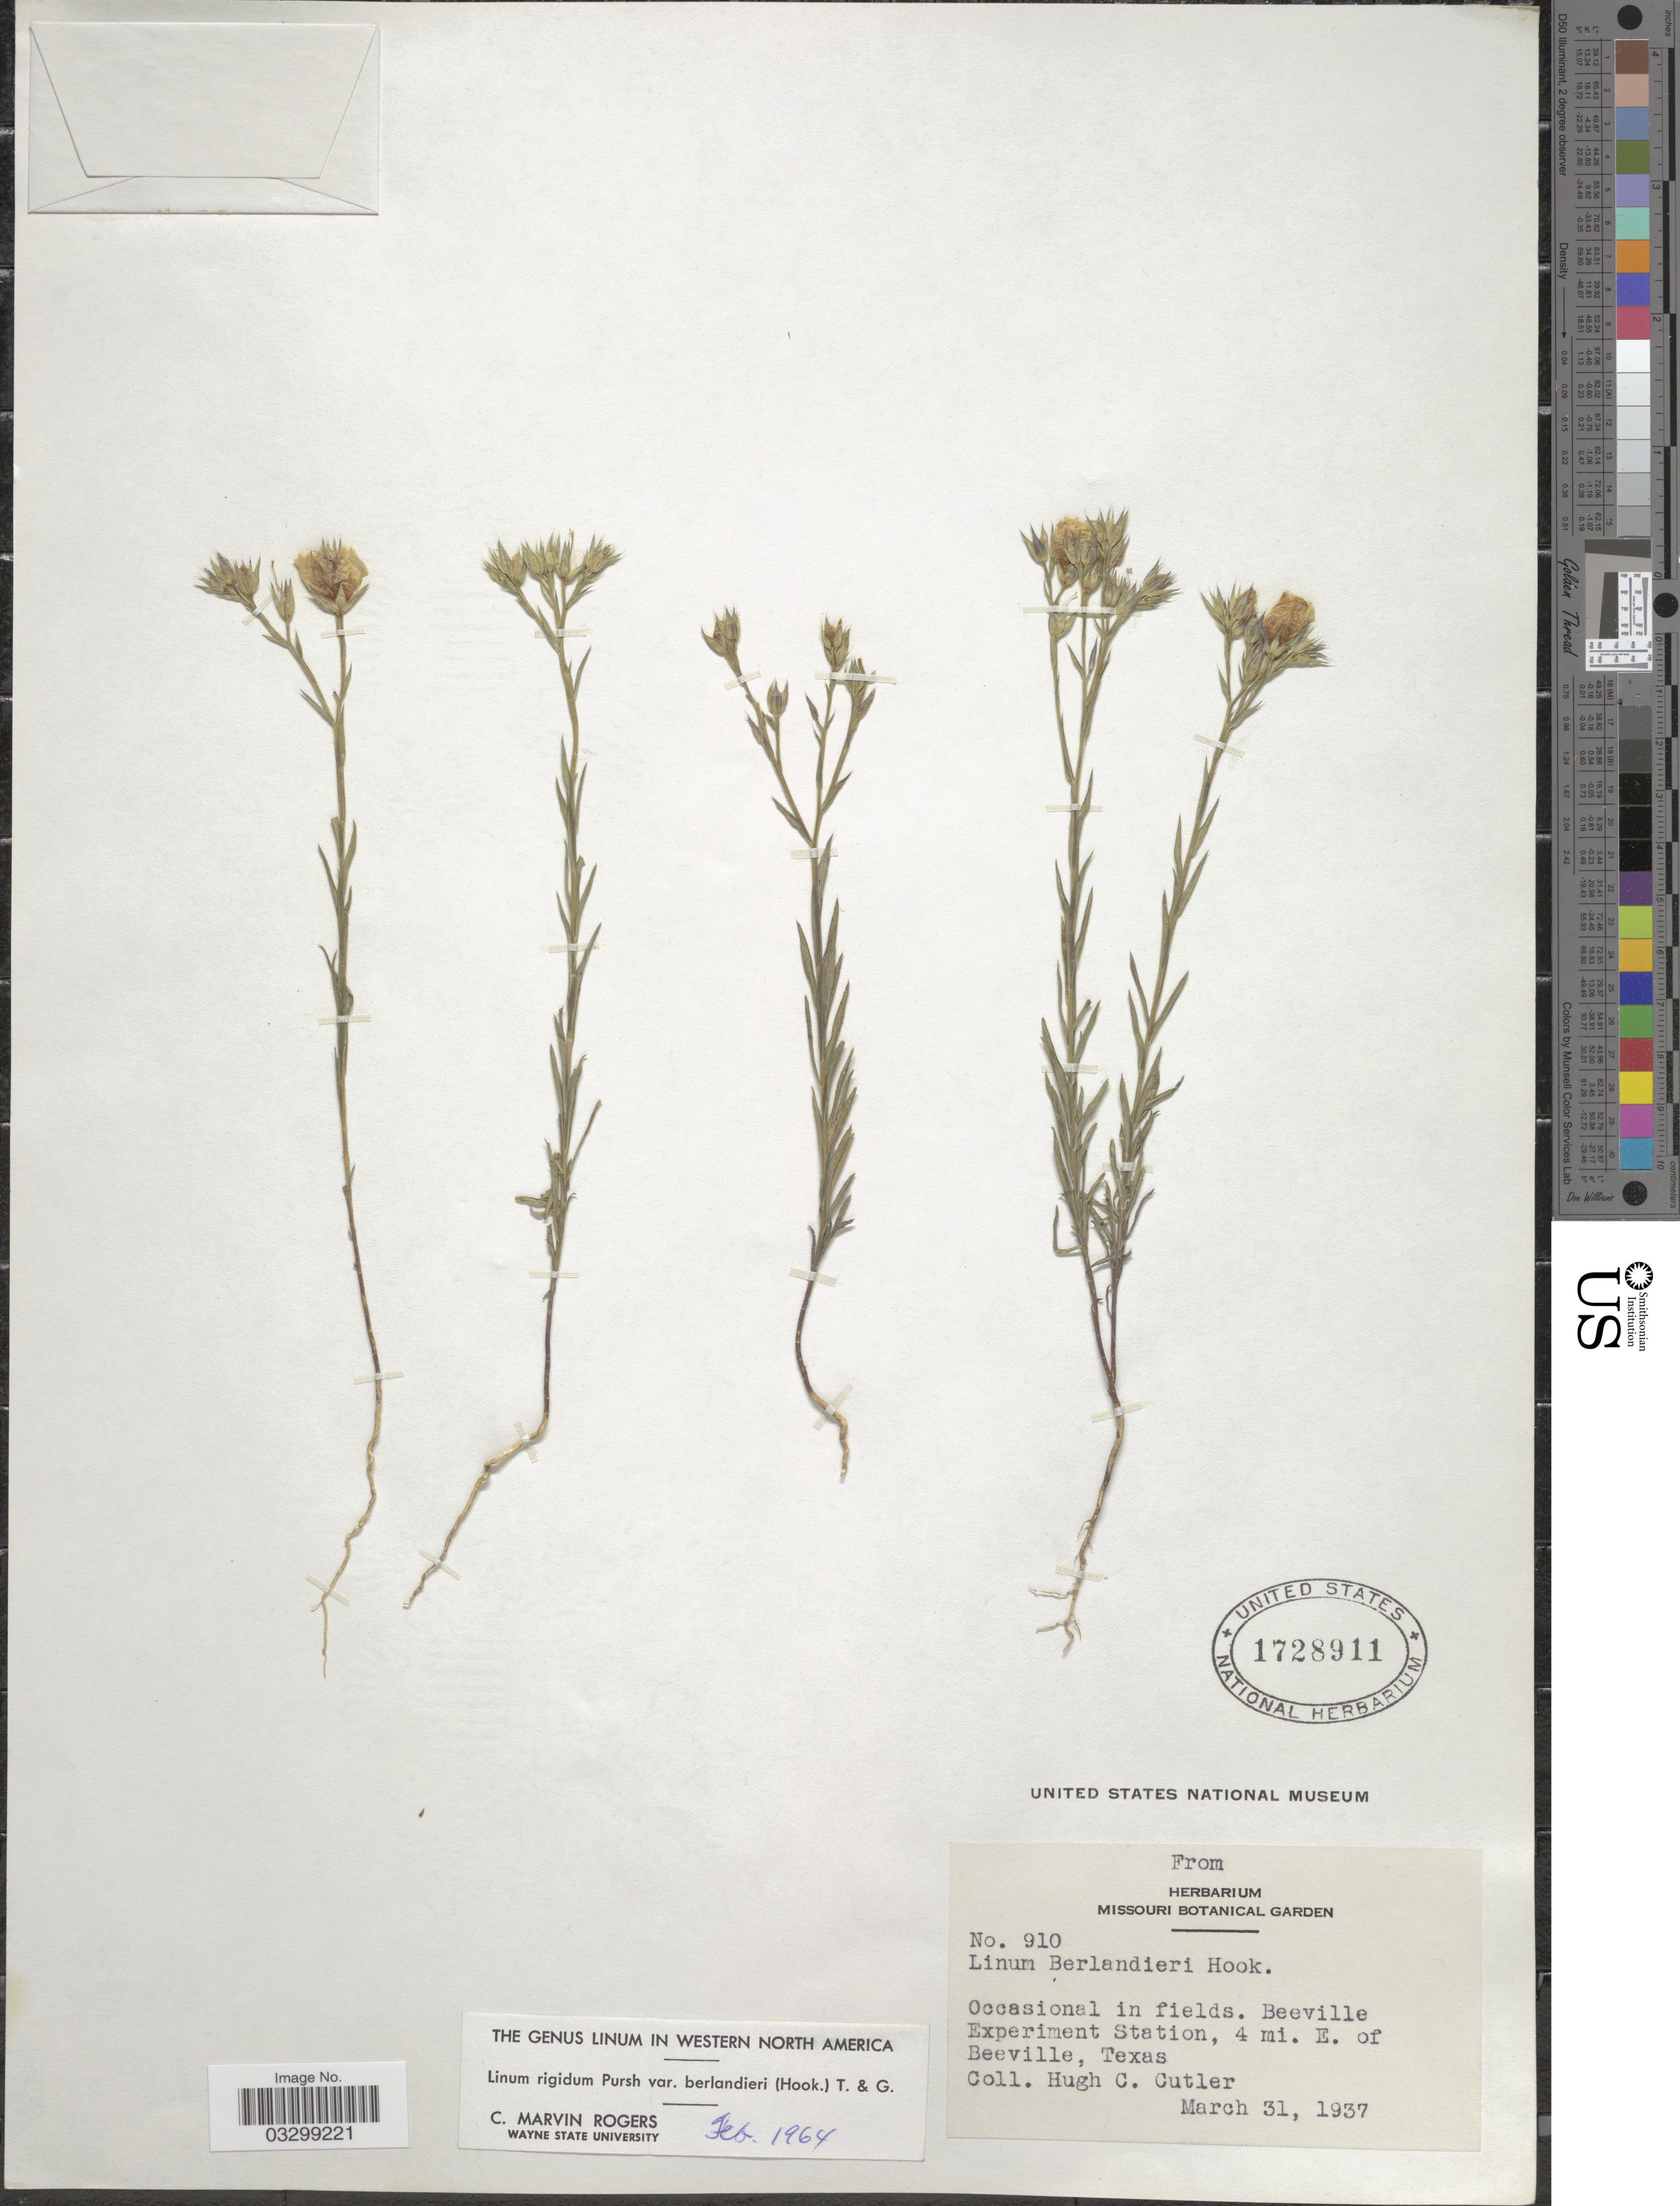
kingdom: Plantae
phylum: Tracheophyta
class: Magnoliopsida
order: Malpighiales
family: Linaceae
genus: Linum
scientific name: Linum rigidum var. berlandieri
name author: Pursh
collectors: H. C. Cutler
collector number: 910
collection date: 1937-03-31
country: United States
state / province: Texas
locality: Beeville Experiment Station, 4 mi. E. of Beeville.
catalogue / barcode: US 1728911